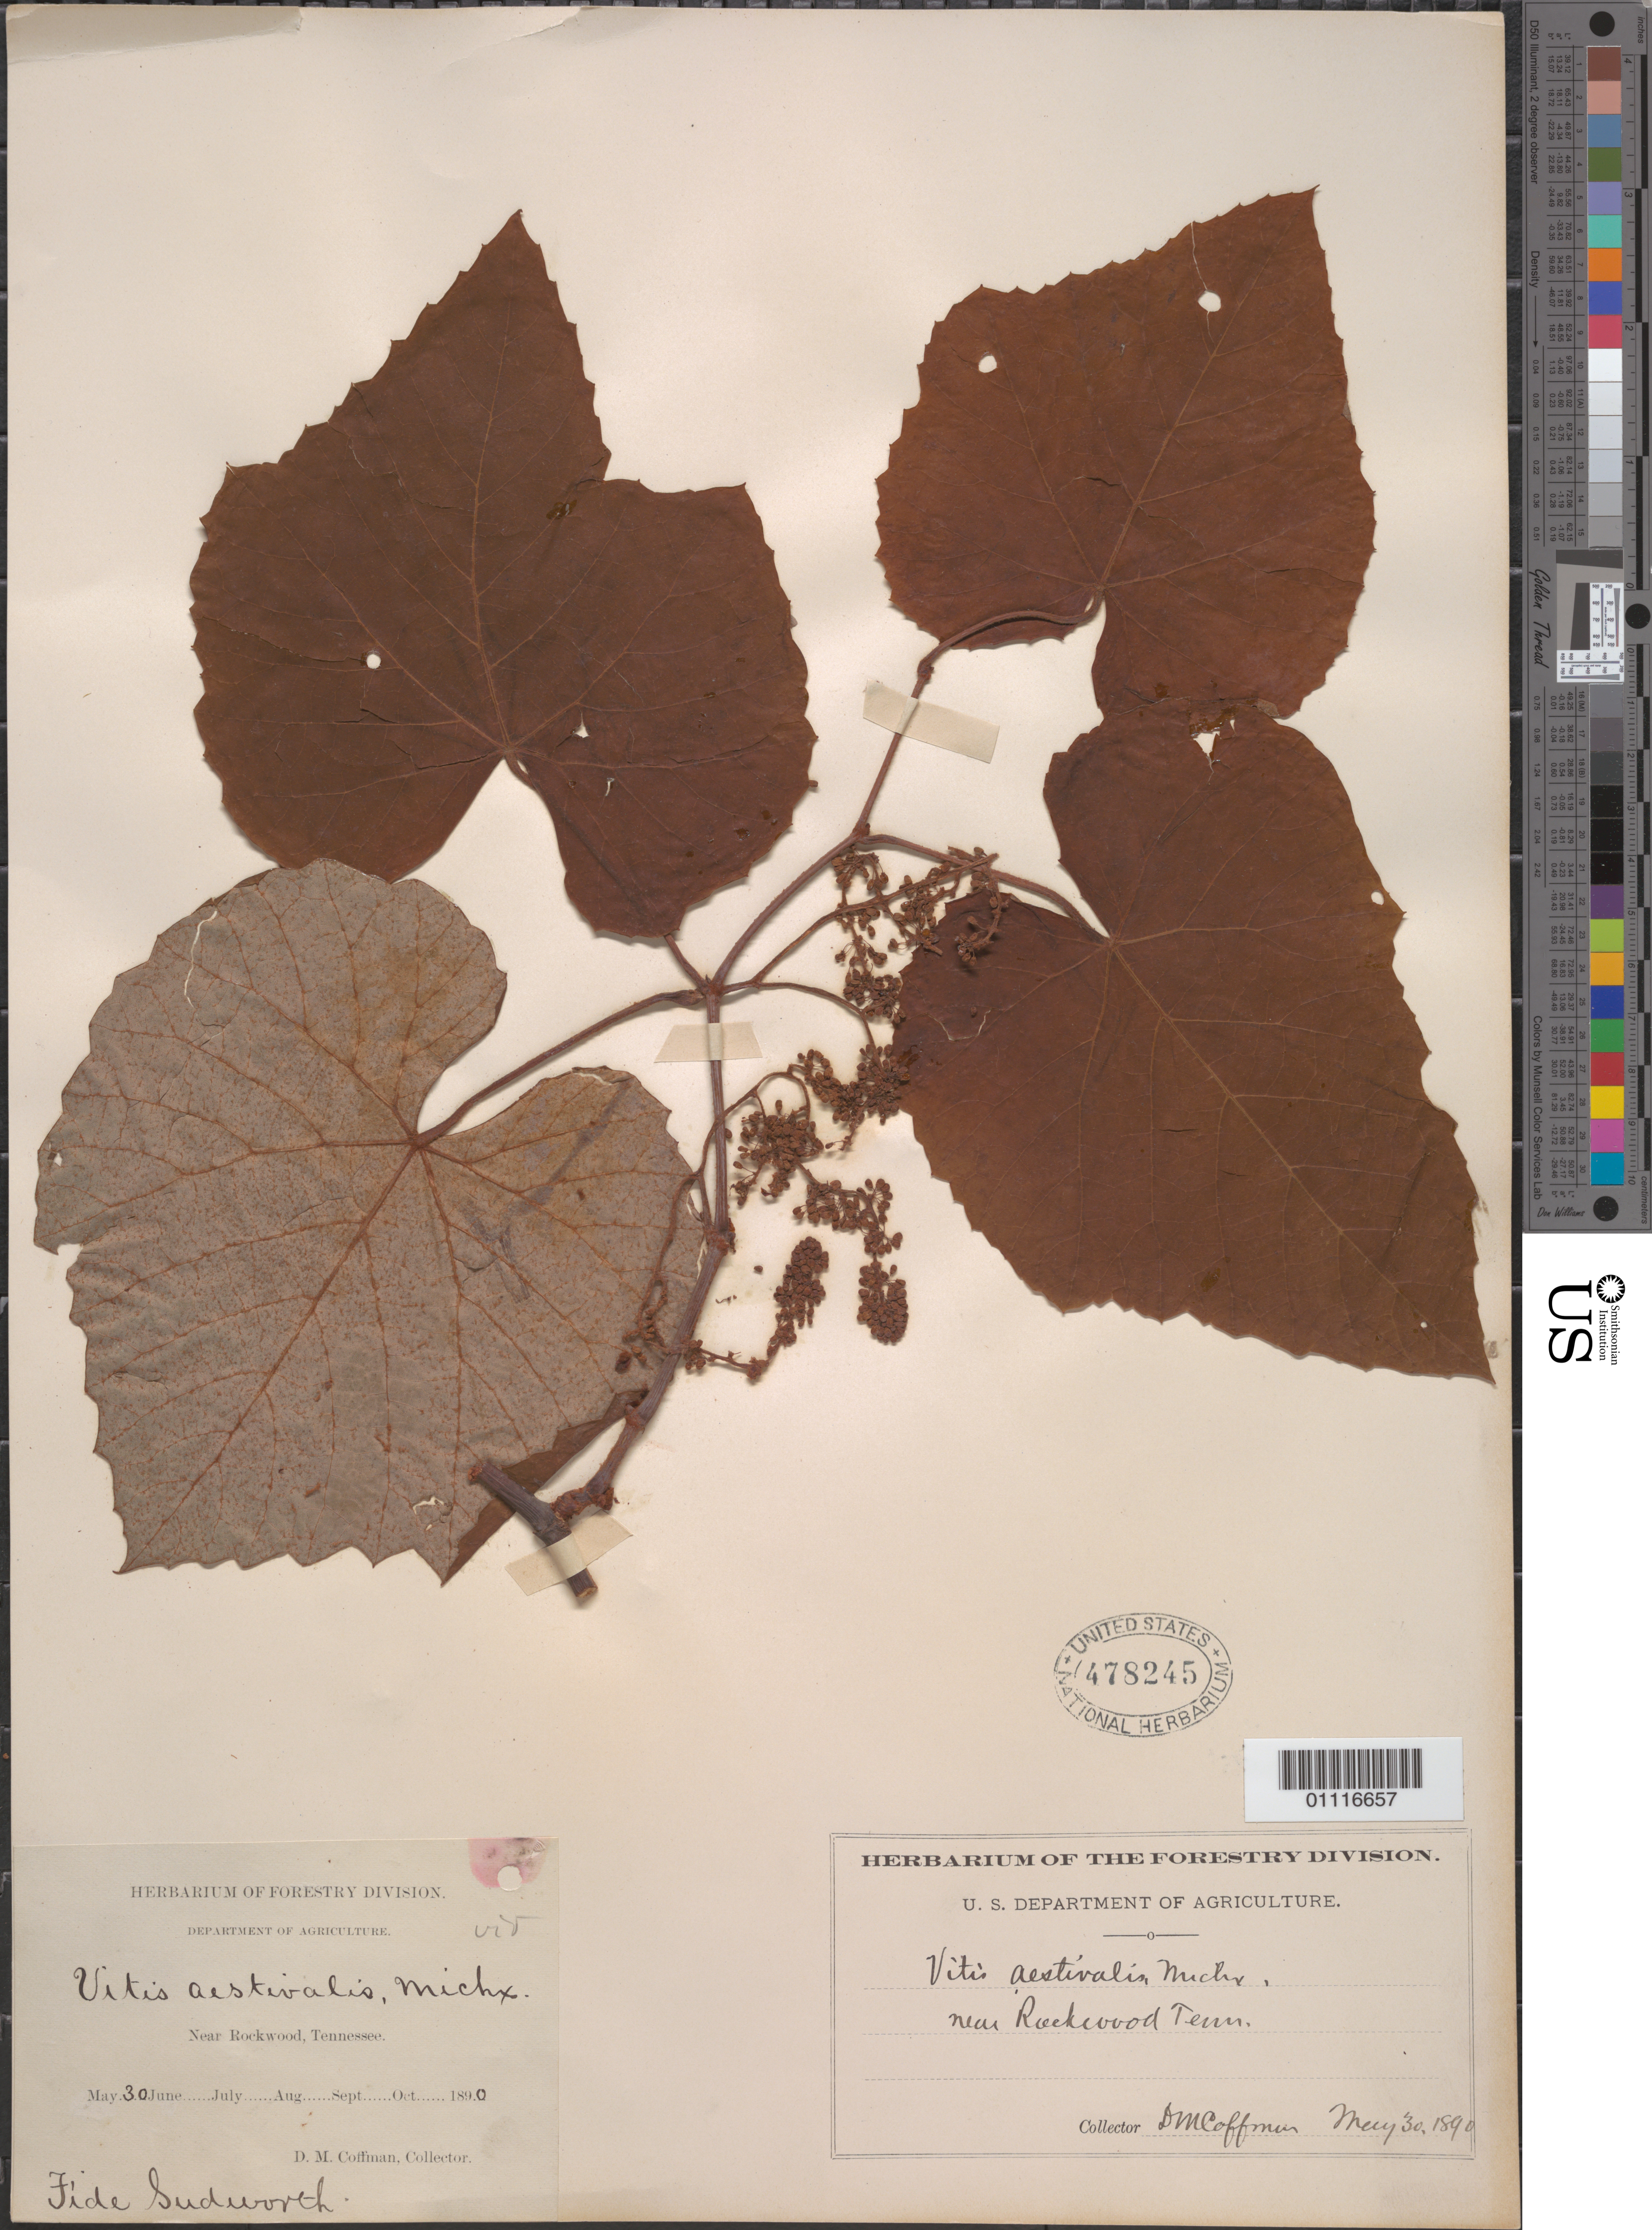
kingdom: Plantae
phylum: Tracheophyta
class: Magnoliopsida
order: Vitales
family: Vitaceae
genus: Vitis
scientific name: Vitis aestivalis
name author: Michx.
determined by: Sudworth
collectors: D. M. Coffman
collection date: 1890-05-30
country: United States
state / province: Tennessee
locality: near Rockwood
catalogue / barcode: US 478245